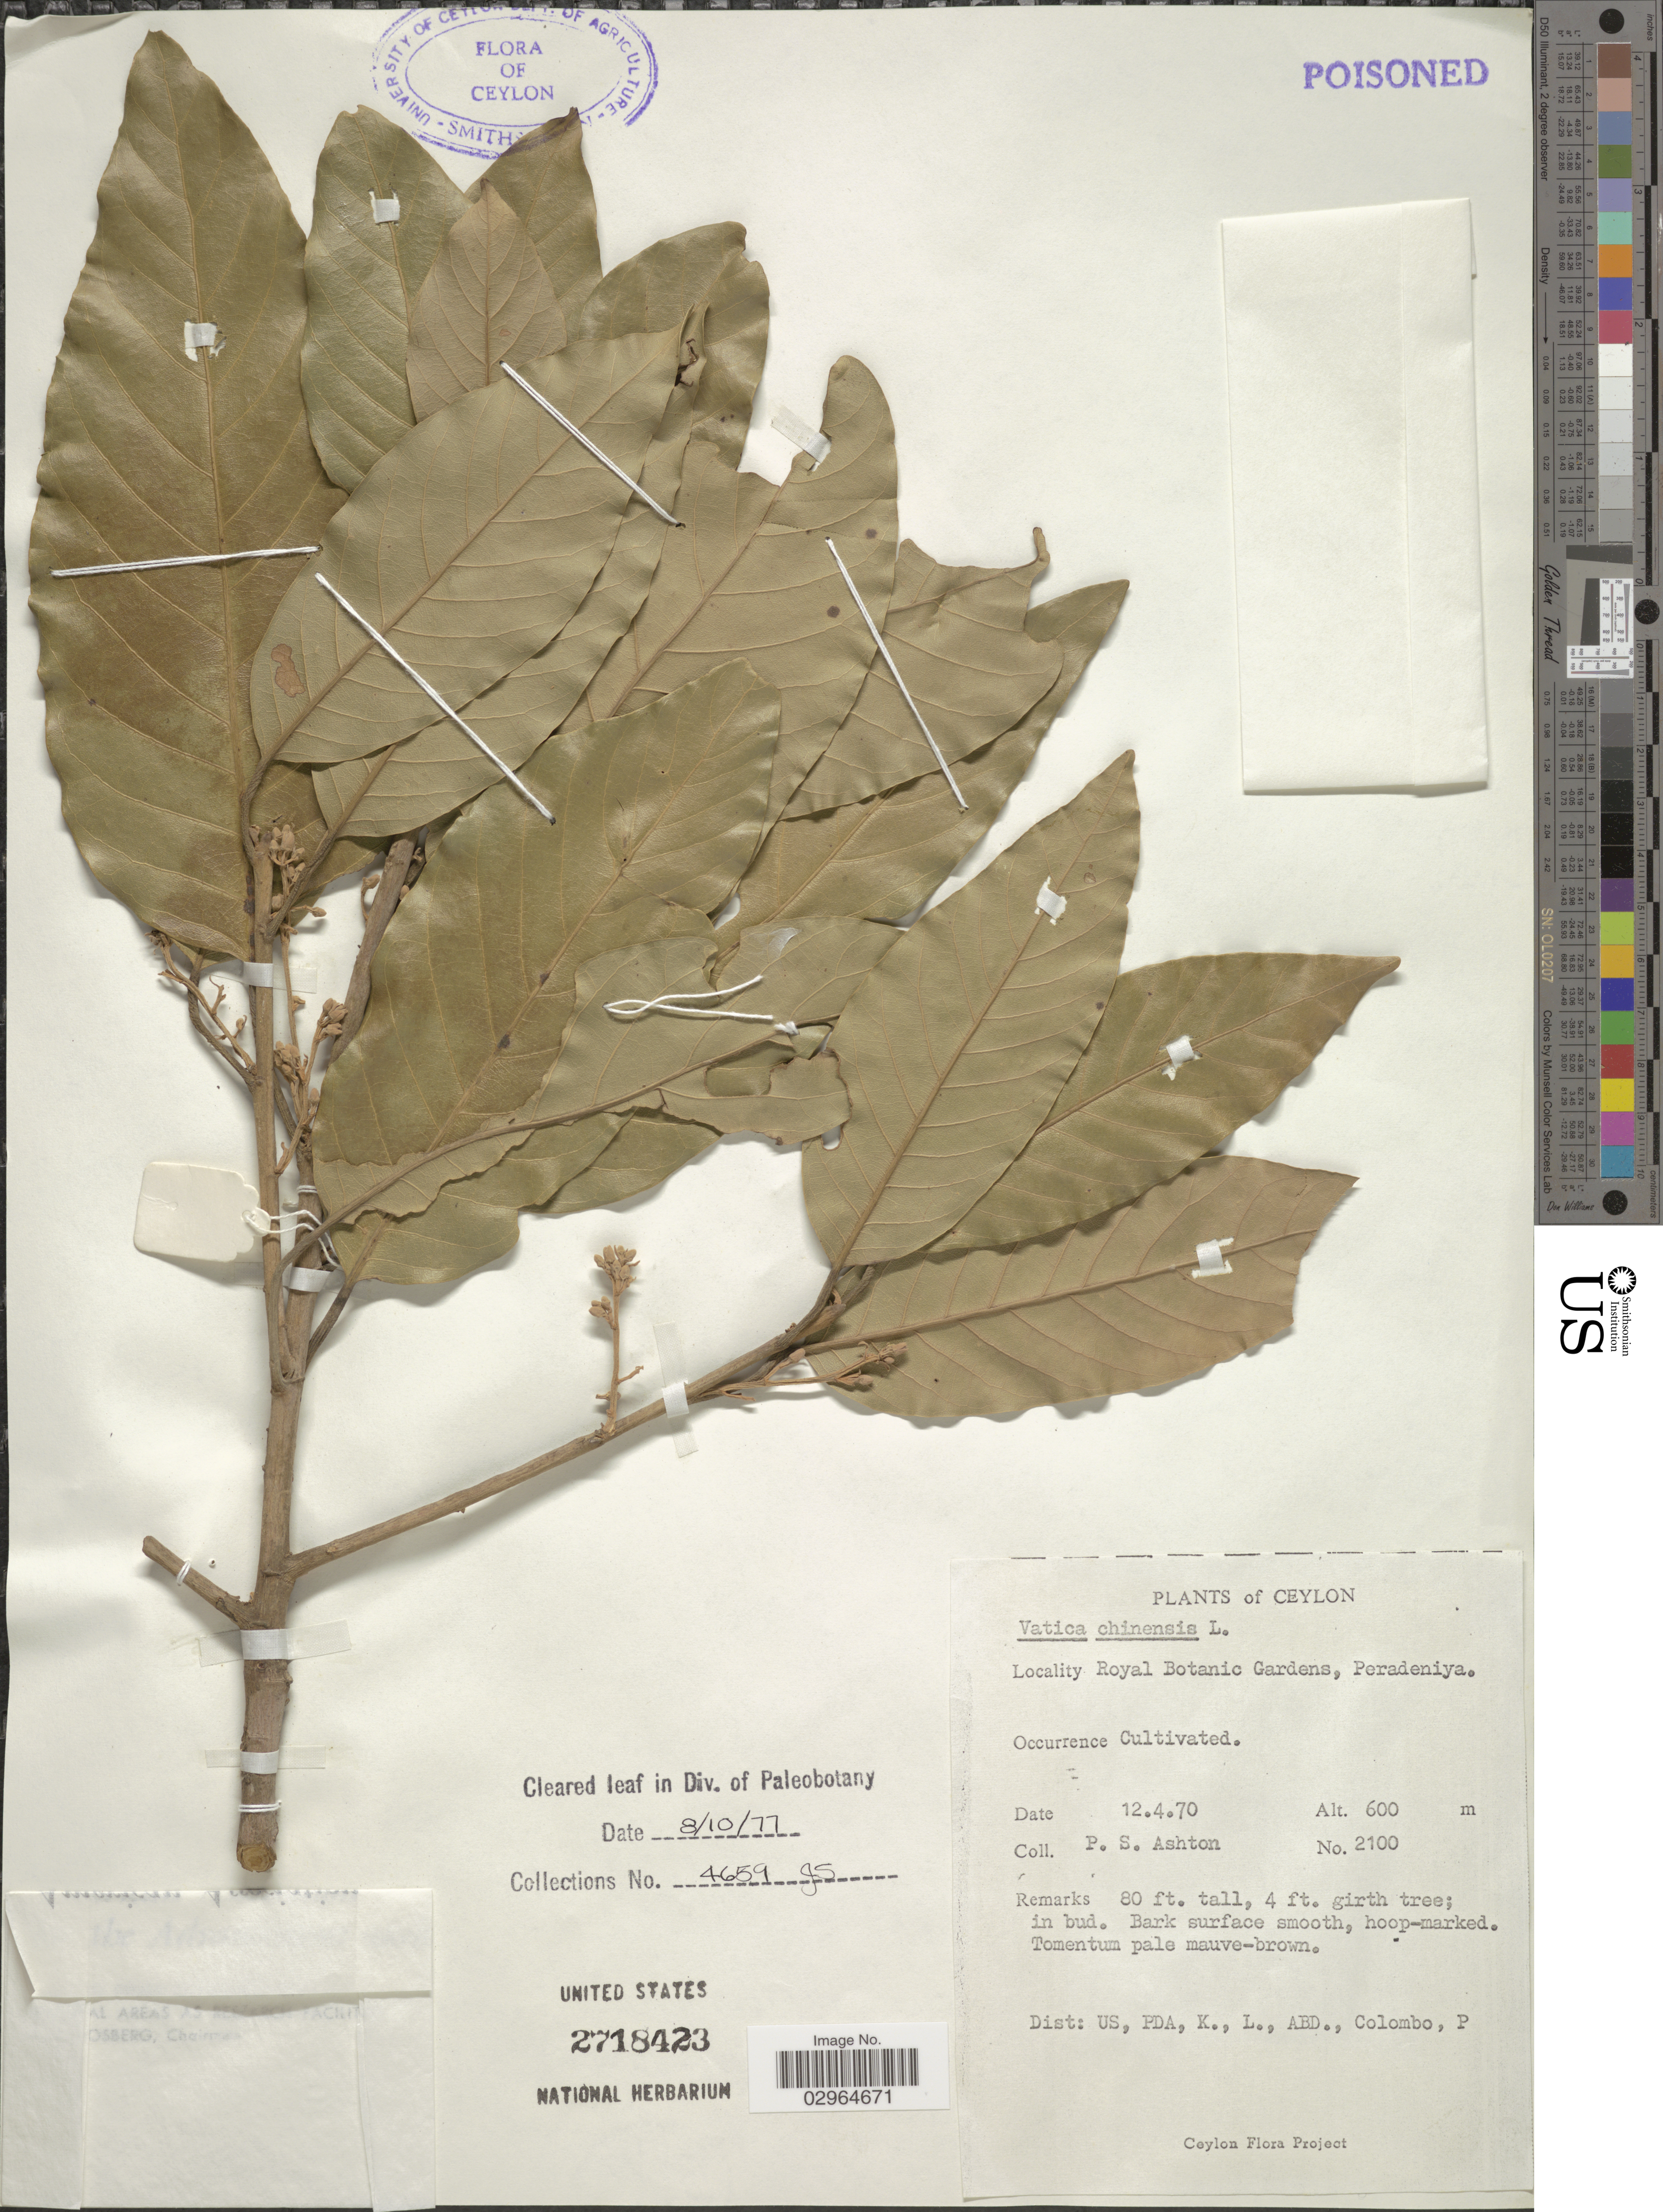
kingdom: Plantae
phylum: Tracheophyta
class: Magnoliopsida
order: Malvales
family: Dipterocarpaceae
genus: Vatica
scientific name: Vatica chinensis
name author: L.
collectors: P. S. Ashton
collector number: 2100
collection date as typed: Transcribed d/m/y: 12/4/70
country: Sri Lanka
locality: Ceylon. Royal Botanic Gardens, Peradeniya.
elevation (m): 600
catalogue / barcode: US 2718423